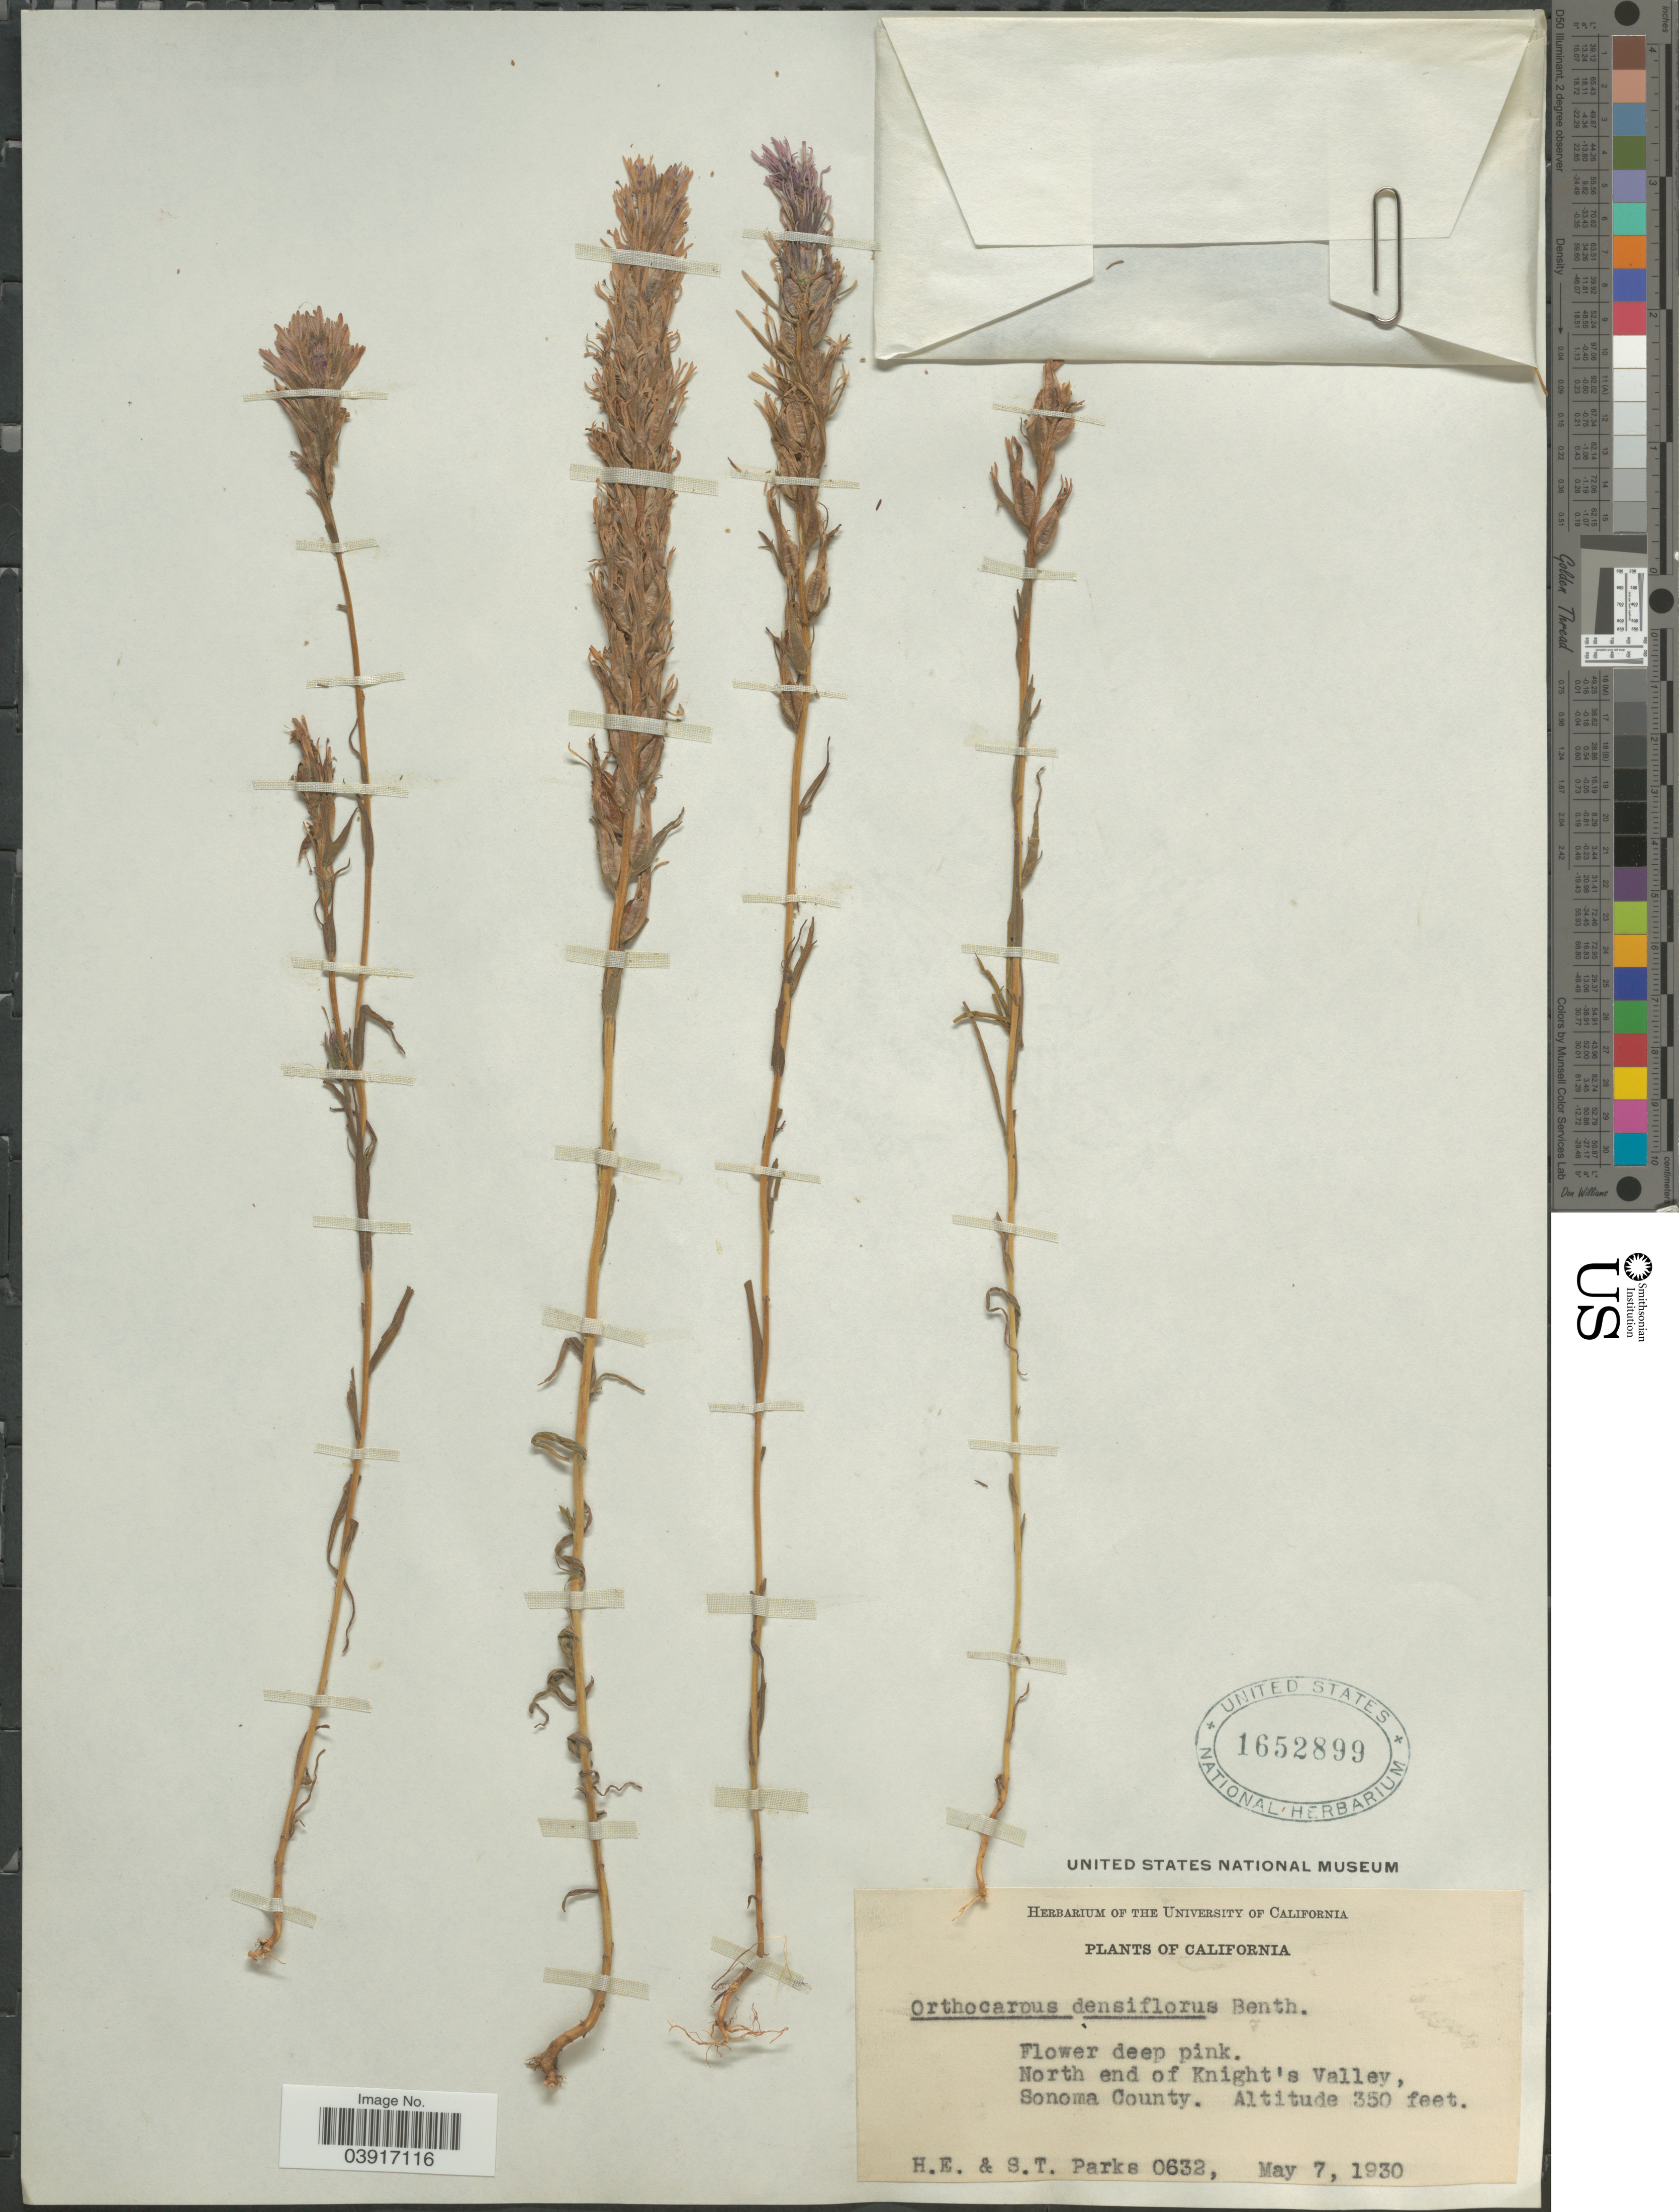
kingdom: Plantae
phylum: Tracheophyta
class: Magnoliopsida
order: Lamiales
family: Orobanchaceae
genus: Orthocarpus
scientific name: Orthocarpus densiflorus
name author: Benth.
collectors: H. E. Parks & S. Parks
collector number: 0632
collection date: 1930-05-07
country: United States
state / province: California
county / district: Sonoma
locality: North end of Knight's Valley, Sonoma County.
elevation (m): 107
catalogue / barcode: US 1652899